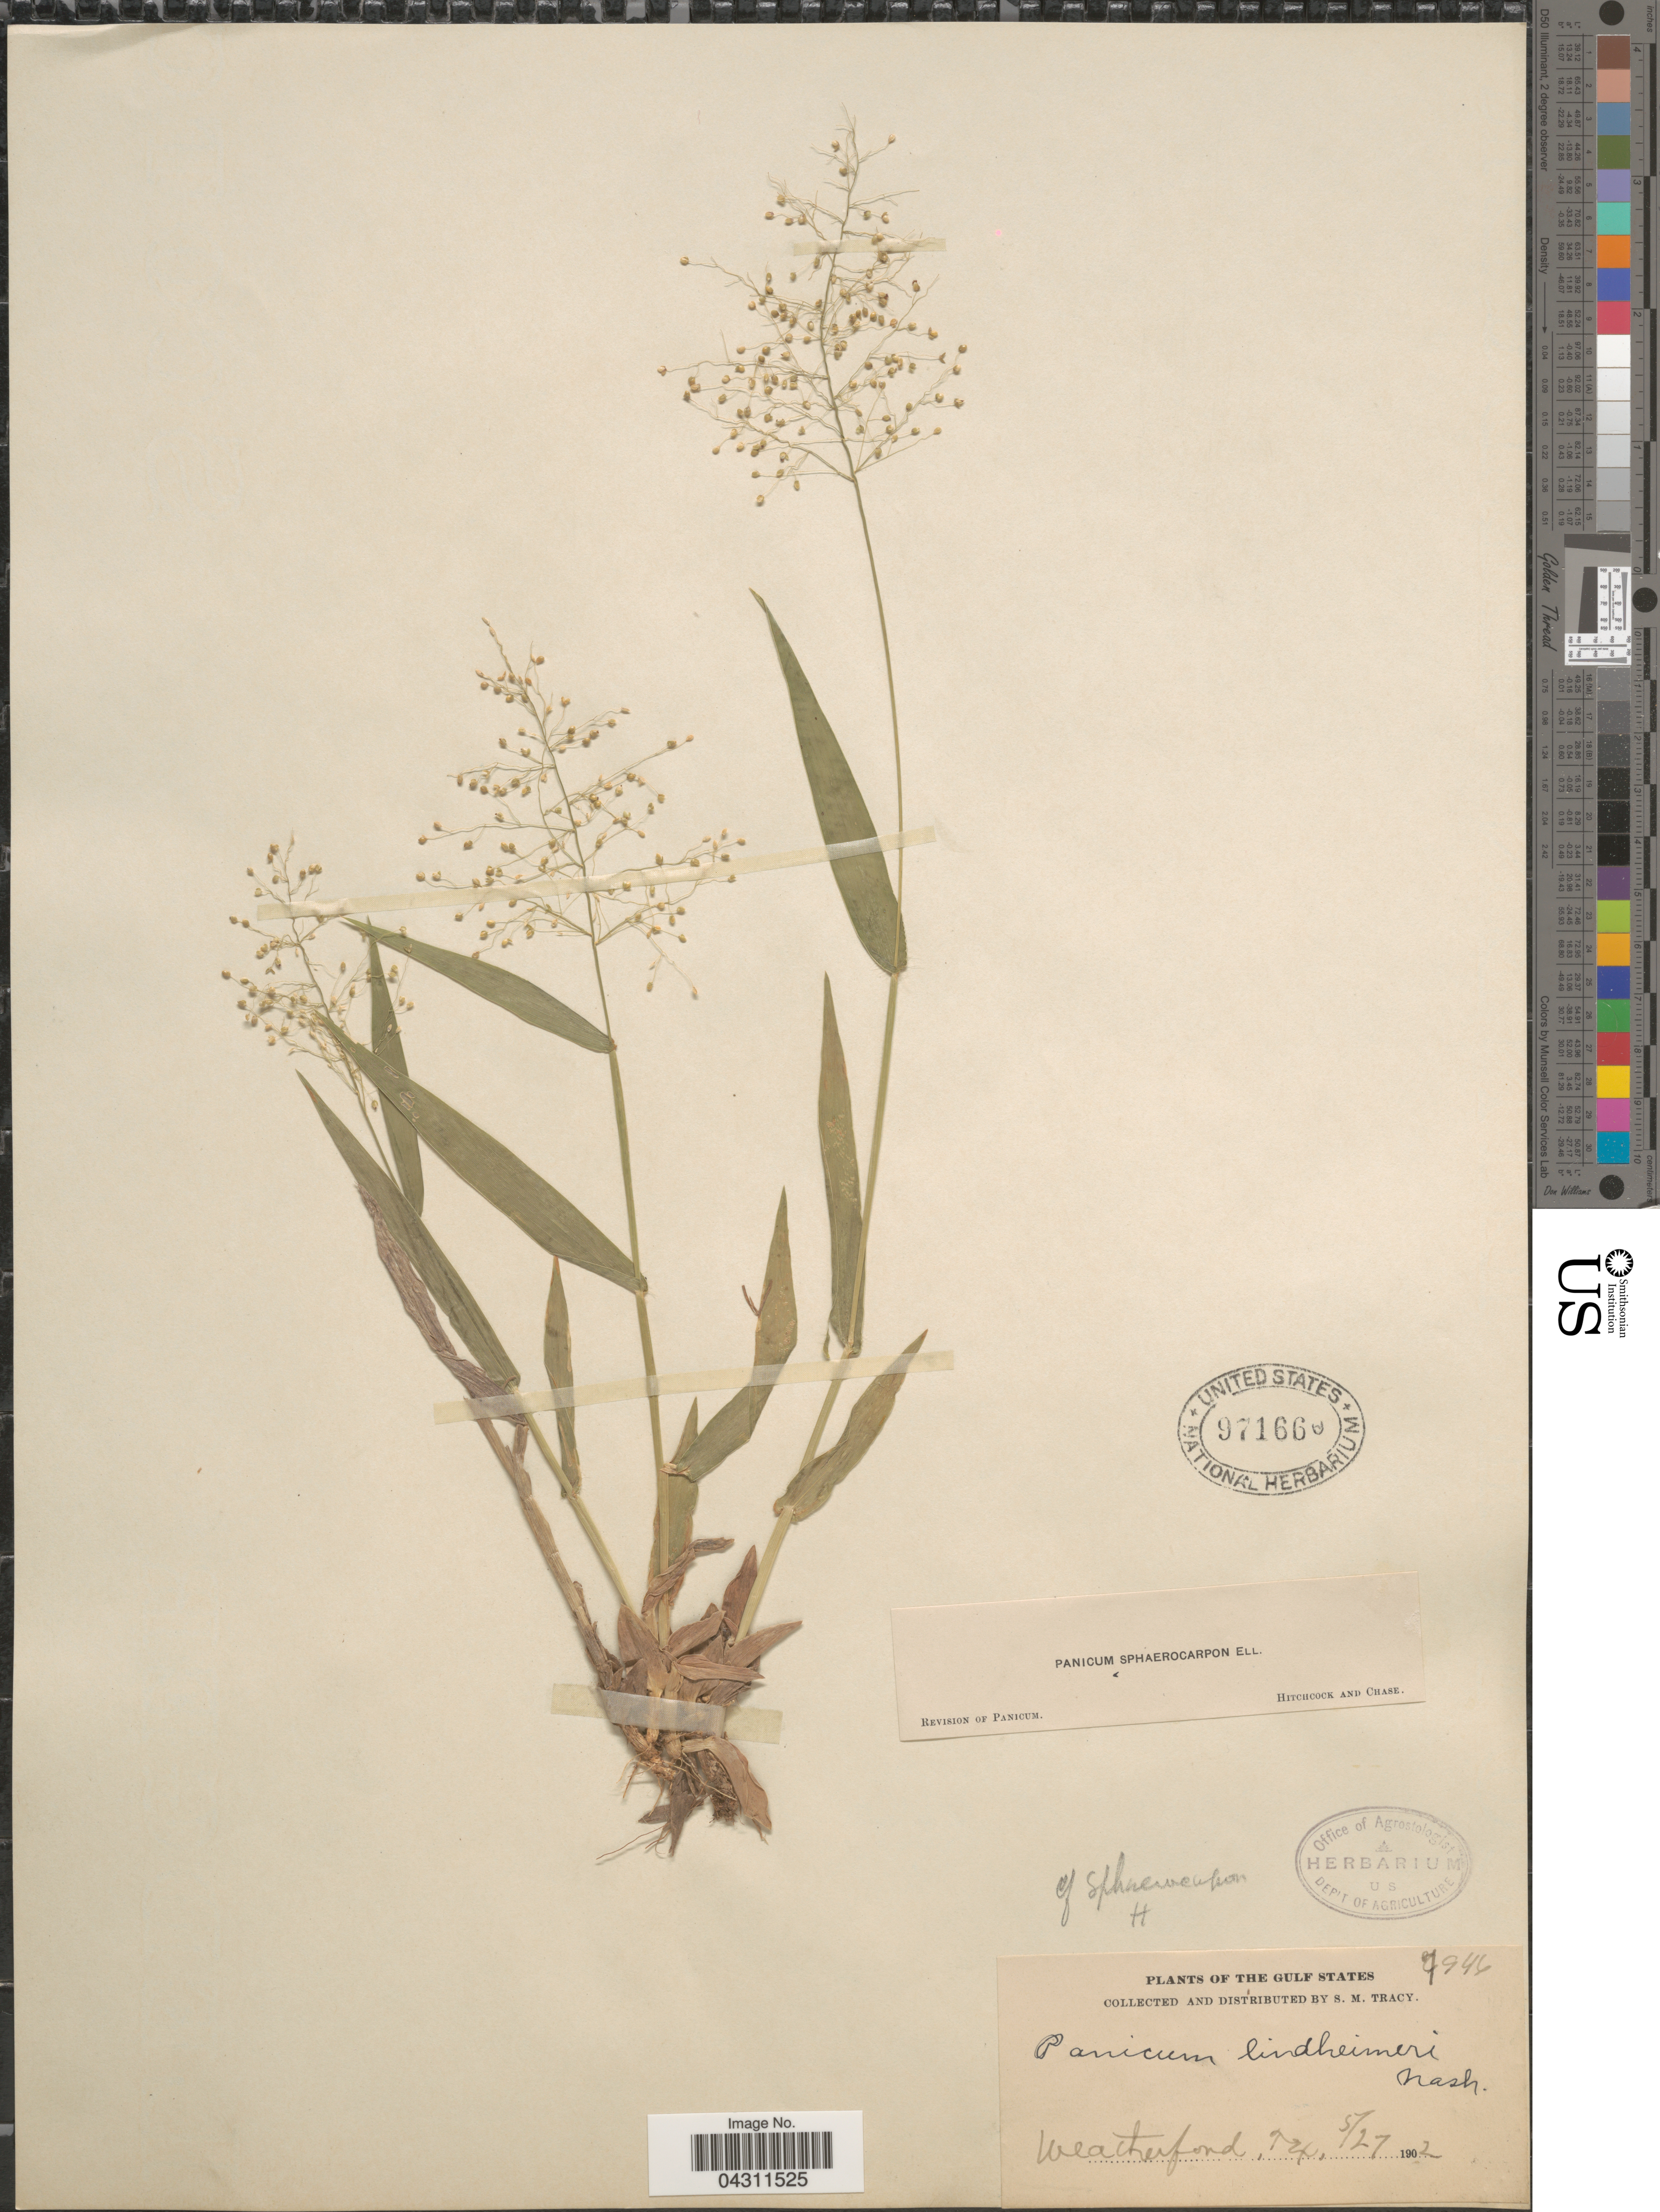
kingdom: Plantae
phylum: Tracheophyta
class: Liliopsida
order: Poales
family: Poaceae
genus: Dichanthelium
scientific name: Dichanthelium sphaerocarpon var. sphaerocarpon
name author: (Elliott) Gould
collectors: S. M. Tracy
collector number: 7946*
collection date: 1902-05-27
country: United States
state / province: Texas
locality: The Gulf States. Weatherford.